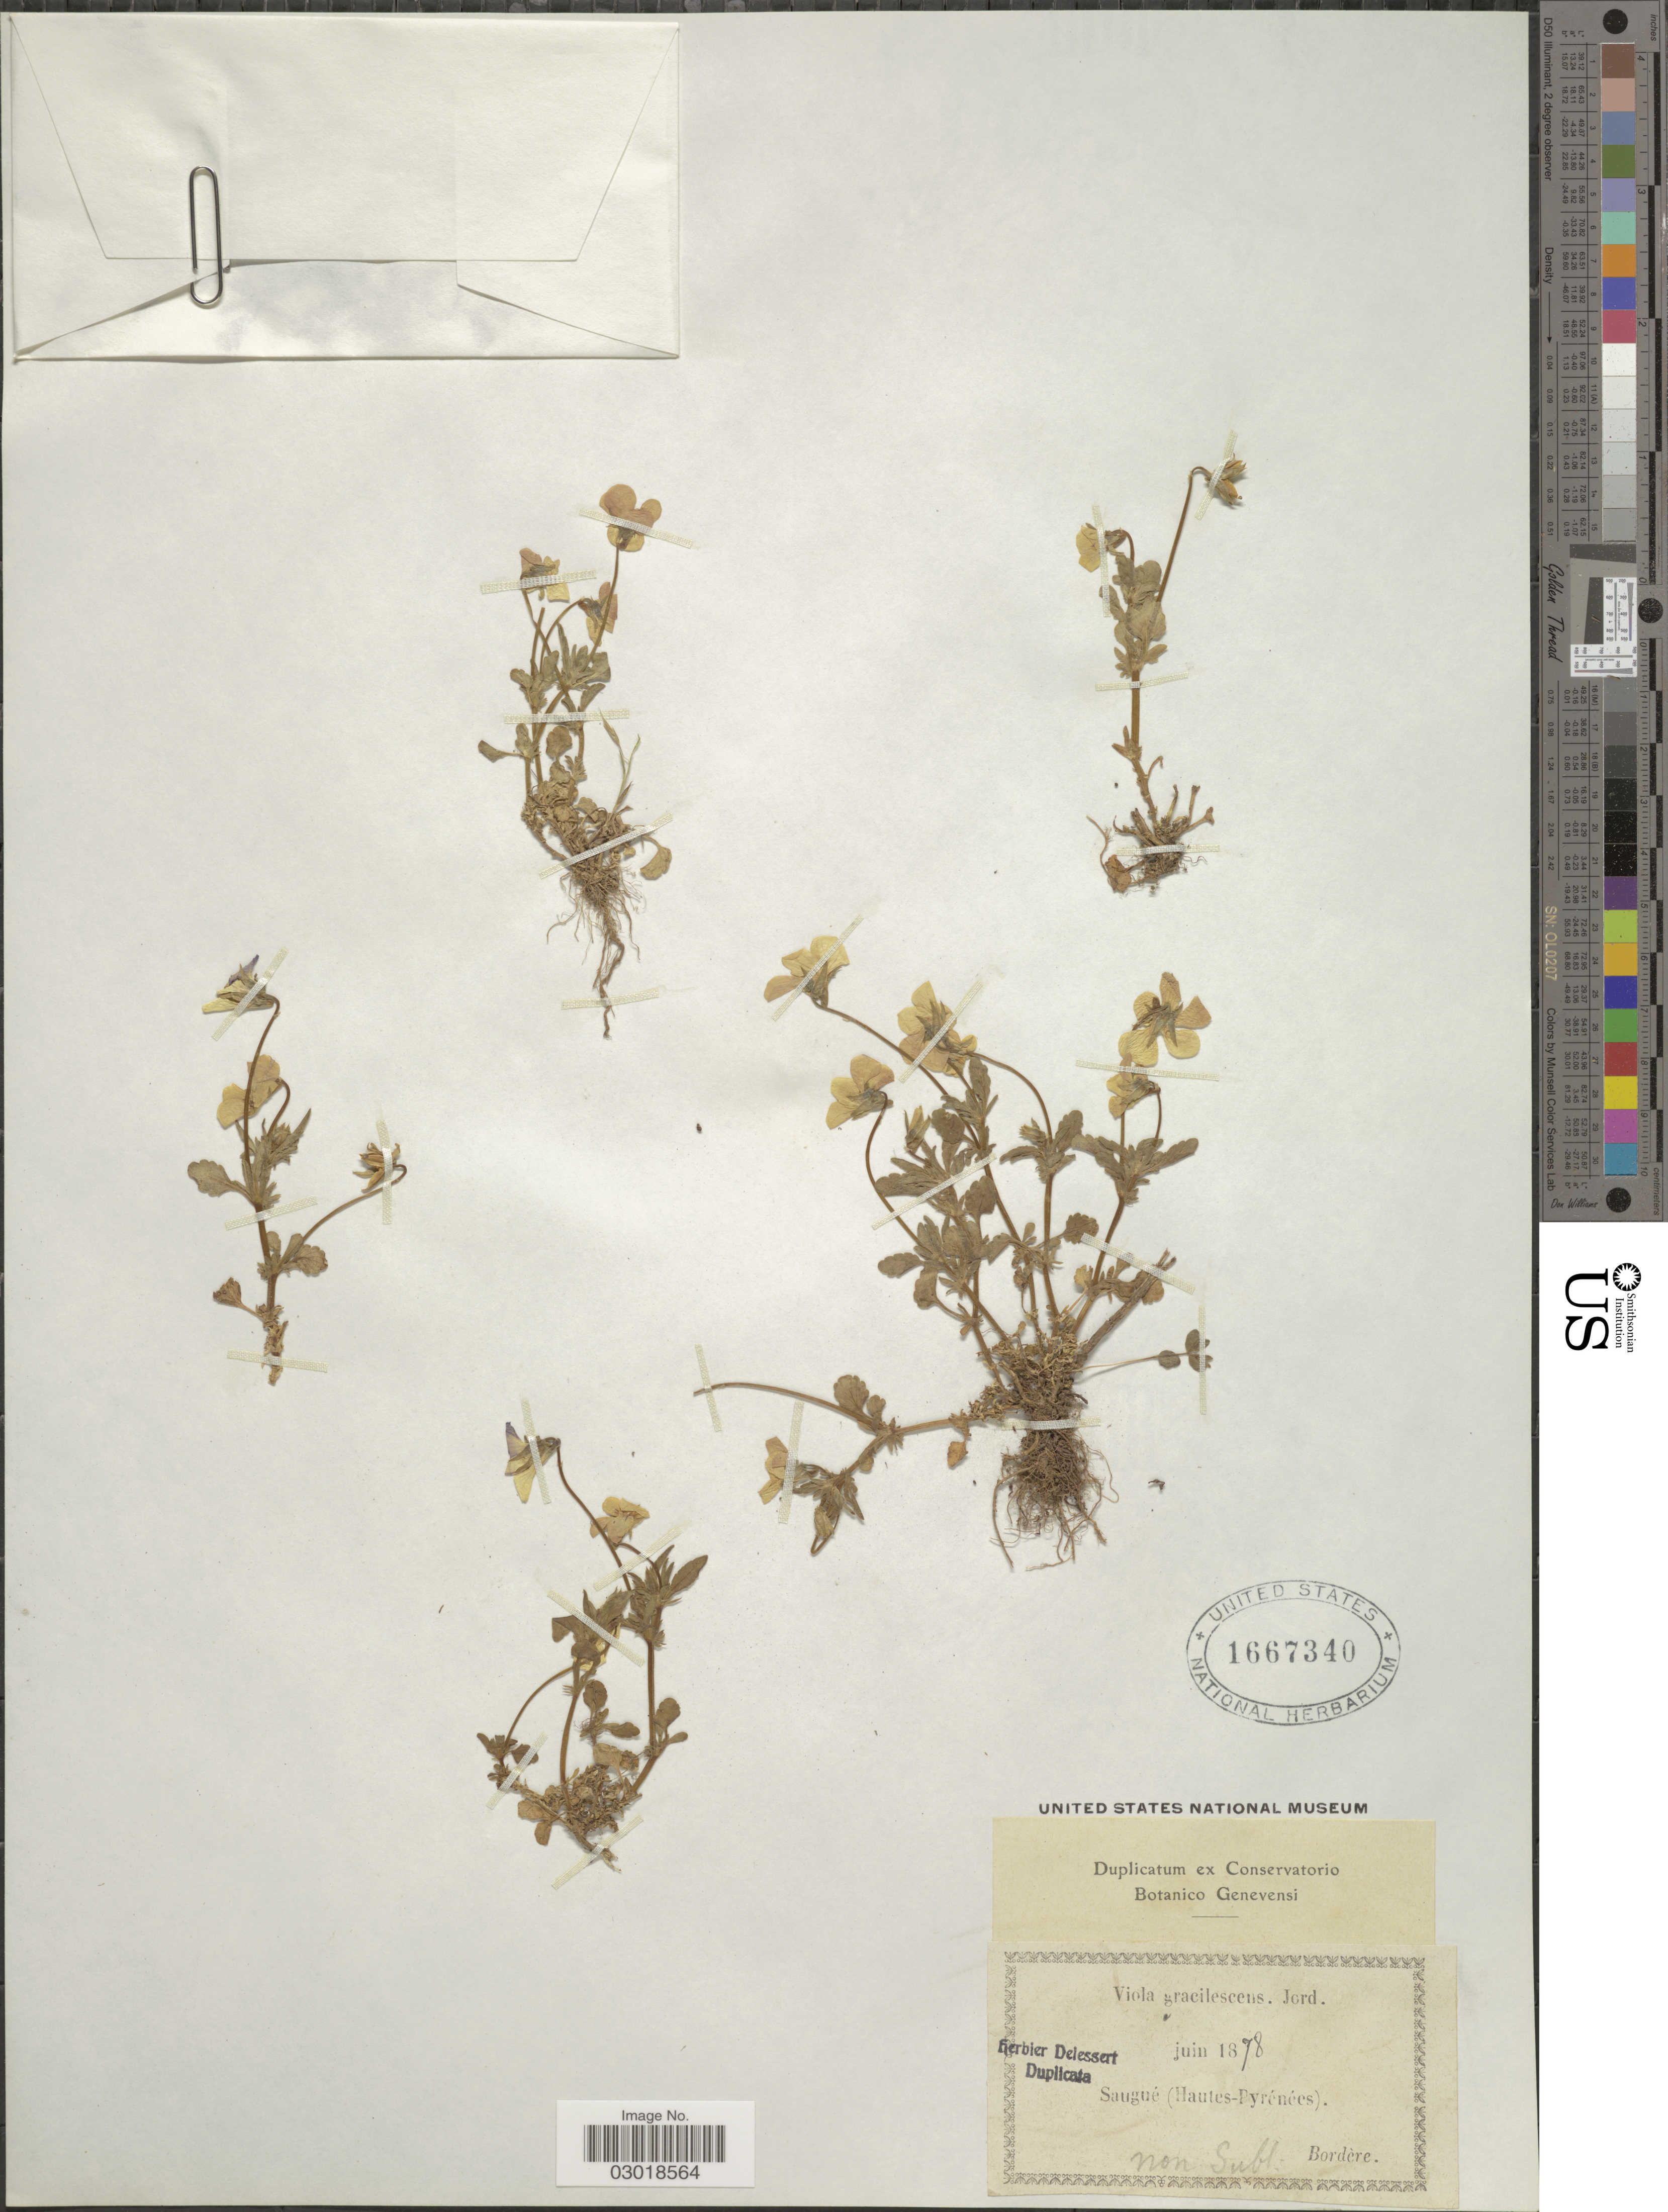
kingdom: Plantae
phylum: Tracheophyta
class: Magnoliopsida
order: Malpighiales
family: Violaceae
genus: Viola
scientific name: Viola gracilescens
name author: Jord.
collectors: -. Bordère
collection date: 1878-06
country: France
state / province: Occitanie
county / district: Hautes-Pyrénées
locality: Saugué (Hautes-Pyrénées).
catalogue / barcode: US 1667340